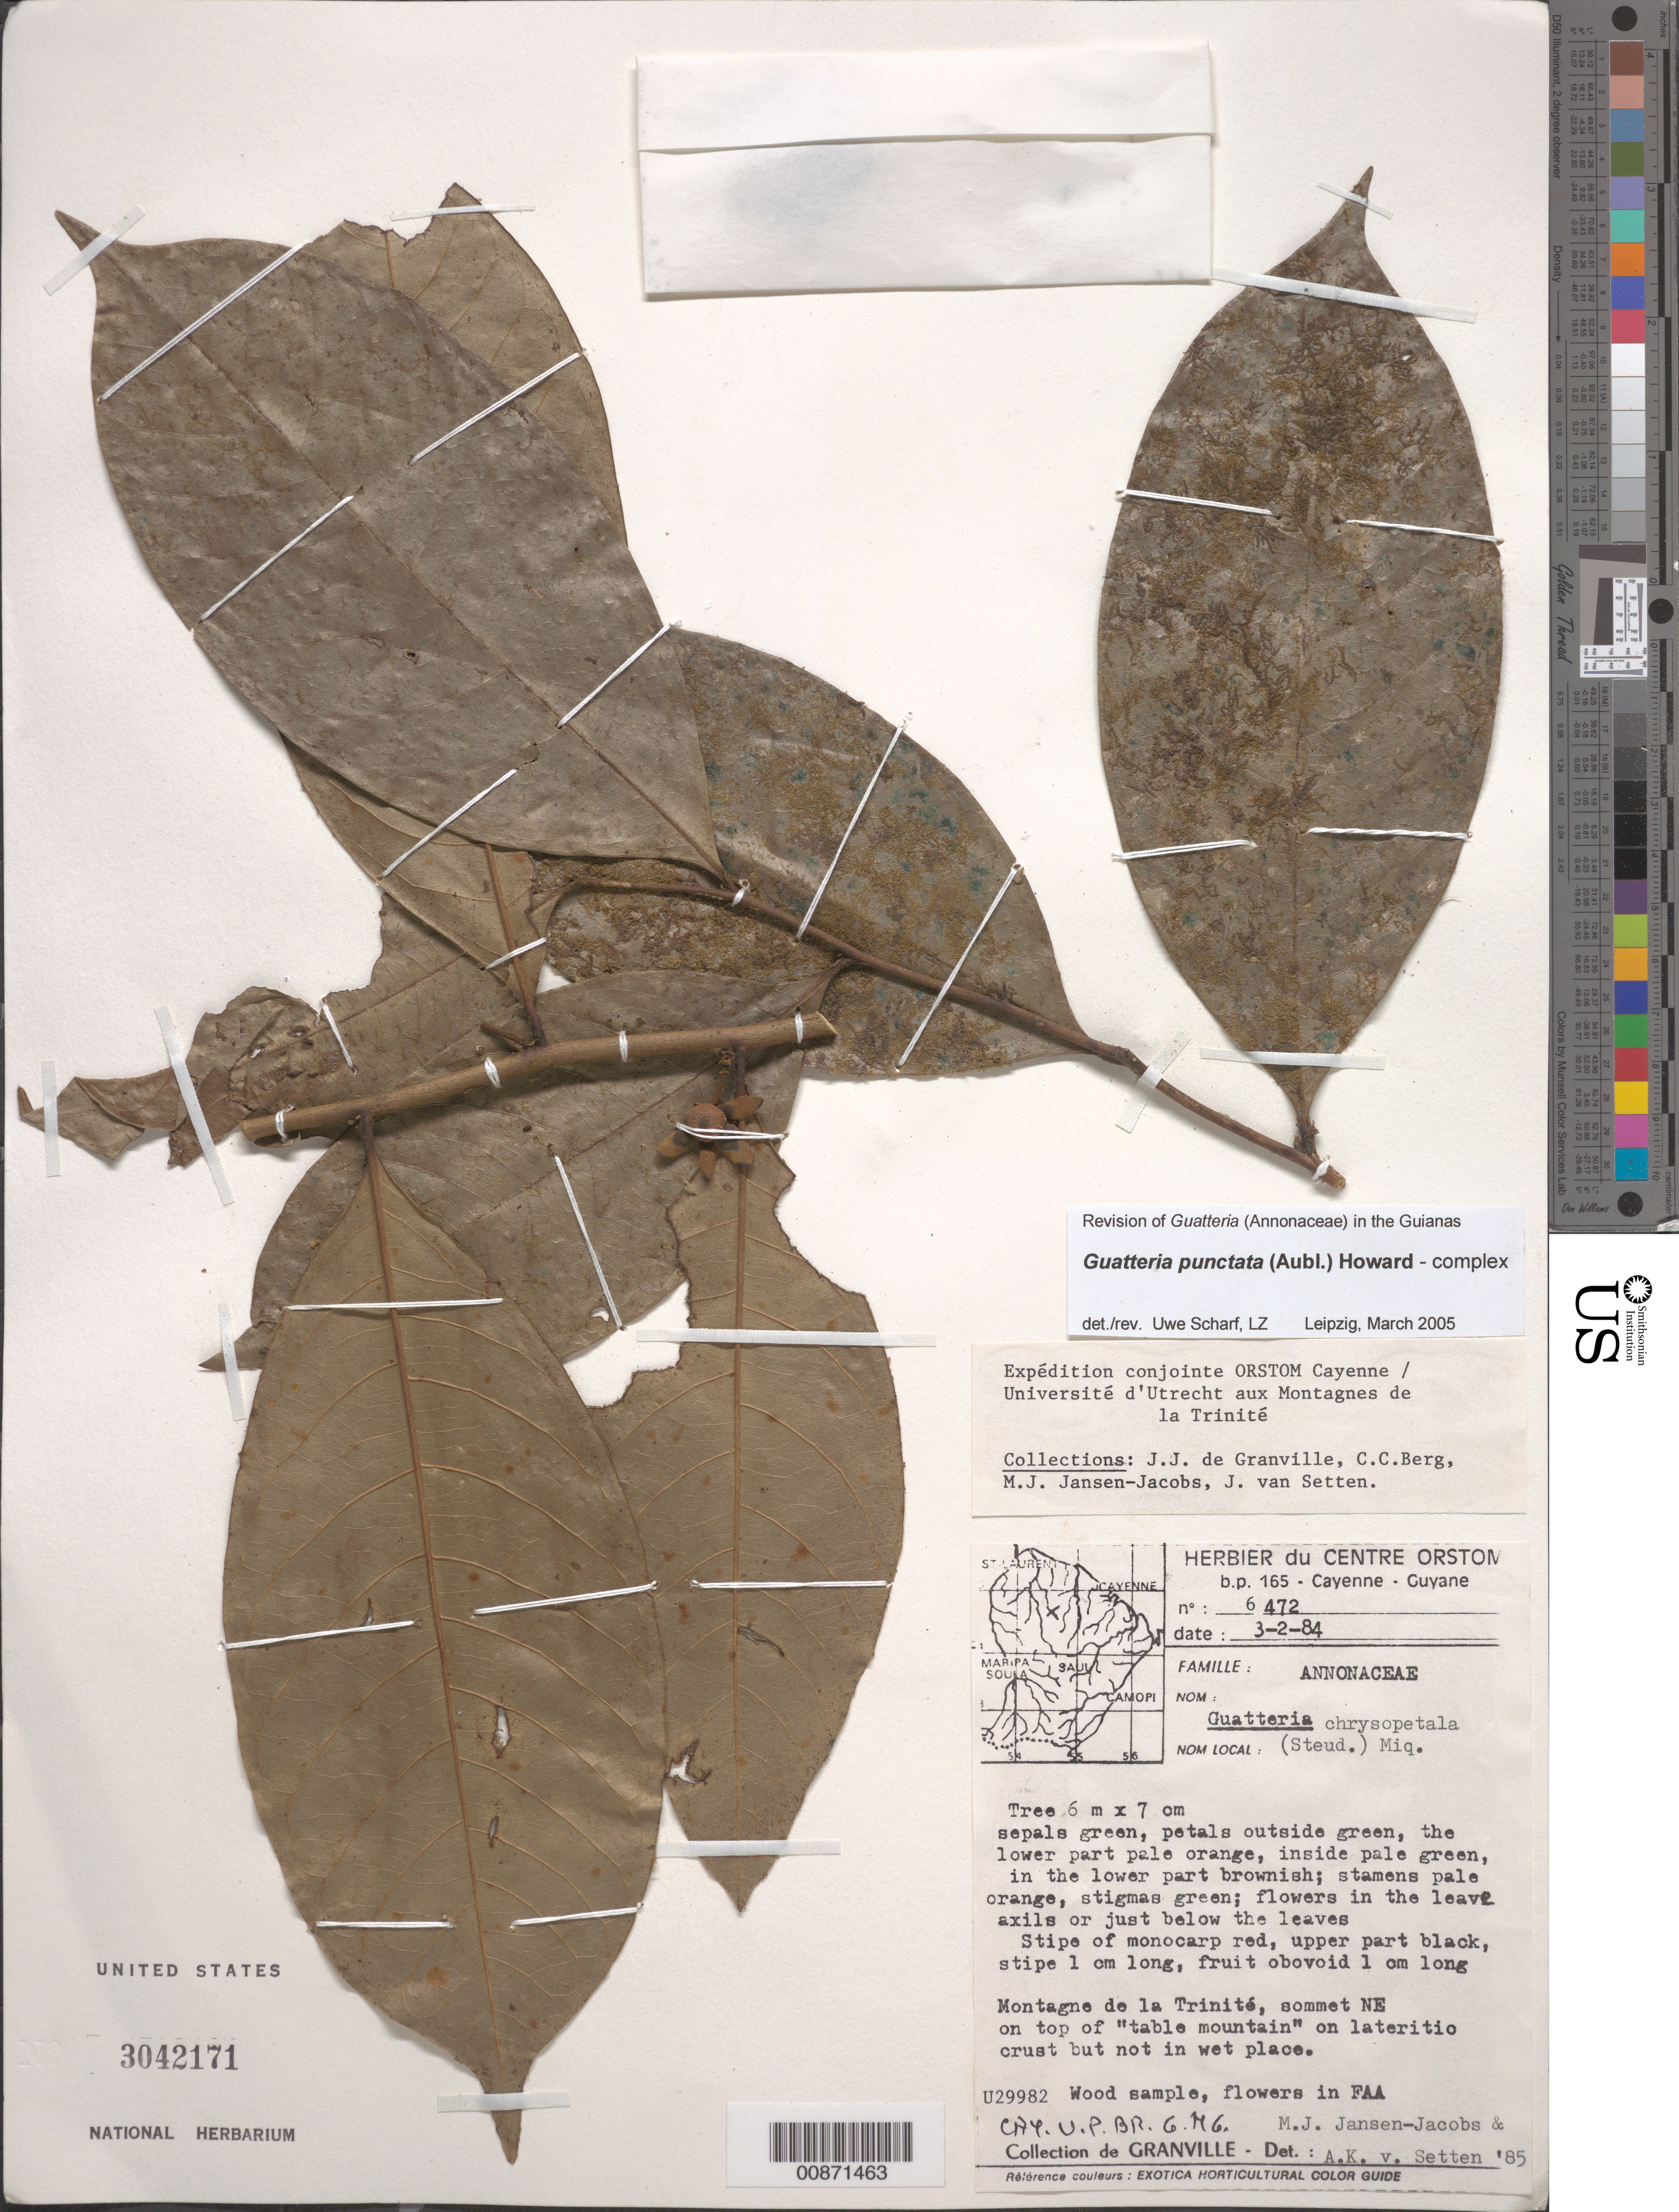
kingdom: Plantae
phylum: Tracheophyta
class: Magnoliopsida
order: Magnoliales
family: Annonaceae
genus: Guatteria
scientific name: Guatteria punctata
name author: (Aubl.) R.A. Howard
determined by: Scharf, U.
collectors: J.-J. de Granville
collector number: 6472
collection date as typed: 3-Feb-84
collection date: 1984-02-03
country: French Guiana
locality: Montagnes de la Trinité, sommet NE, on top of "Table Mountain"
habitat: Lateritic crust but not in wet place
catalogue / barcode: US 3042171